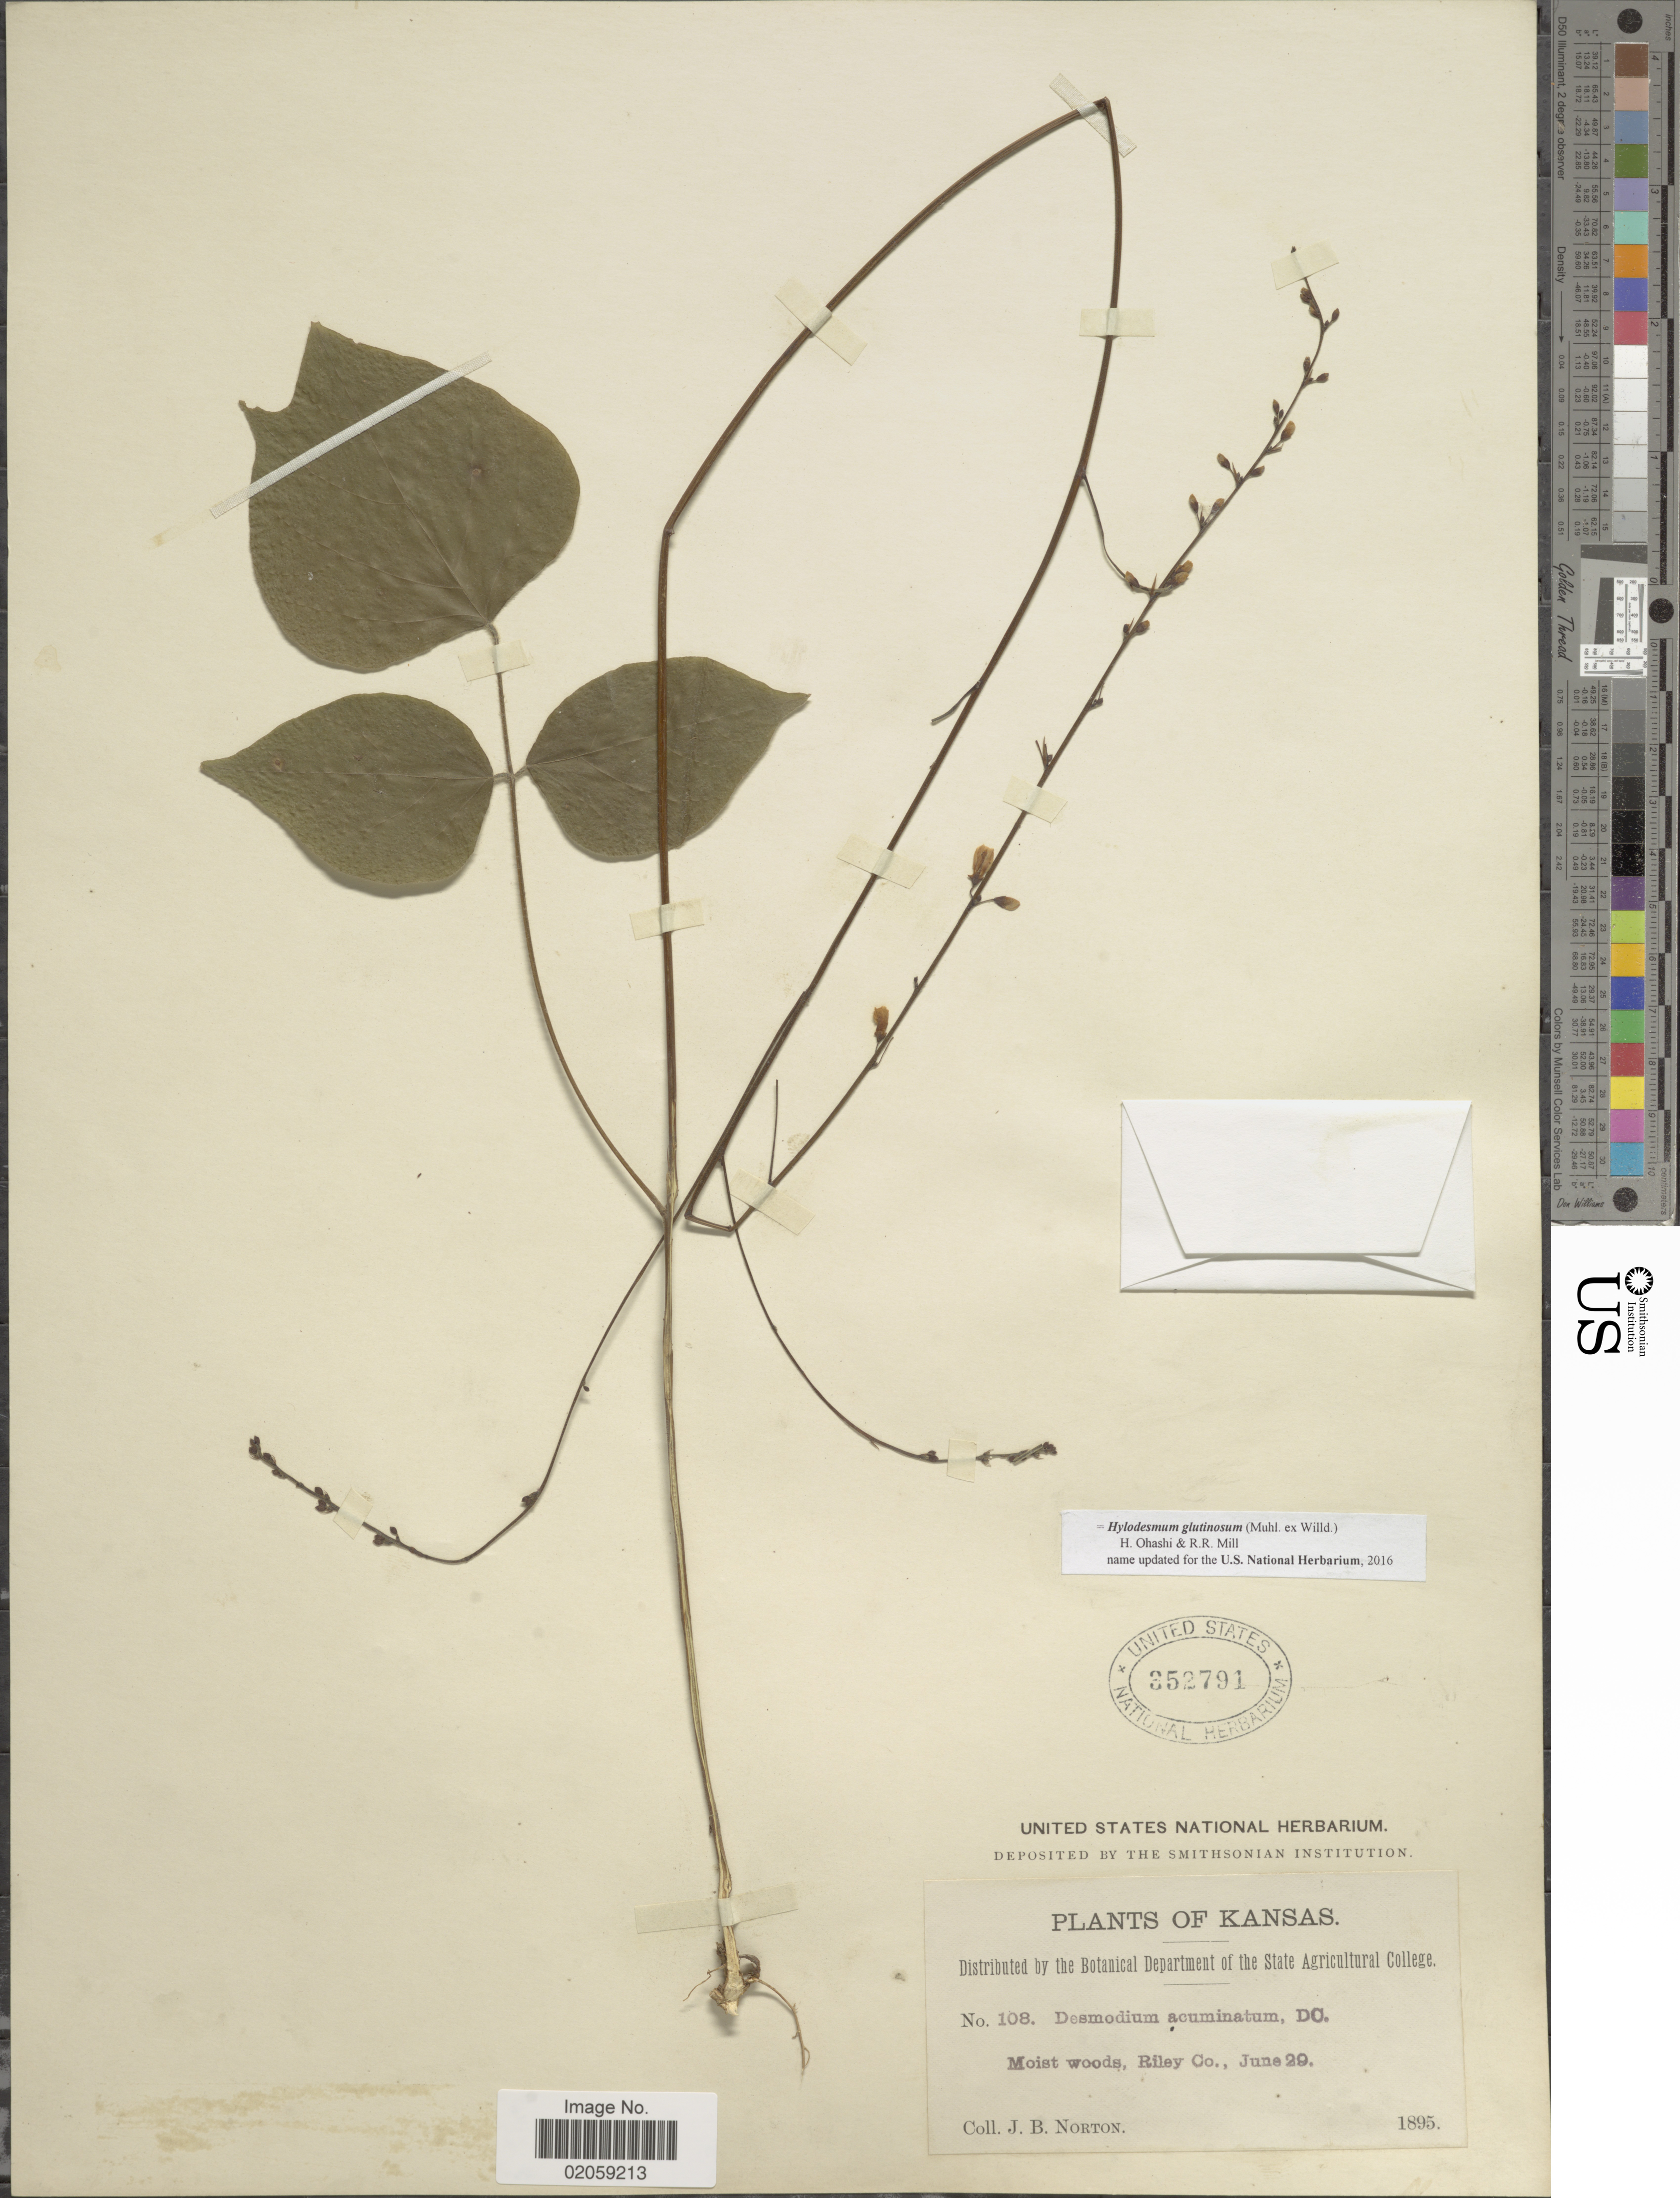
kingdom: Plantae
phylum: Tracheophyta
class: Magnoliopsida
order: Fabales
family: Fabaceae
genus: Hylodesmum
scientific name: Hylodesmum glutinosum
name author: (Muhl. ex Willd.) H. Ohashi & R.R. Mill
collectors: J. B. Norton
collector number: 108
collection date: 1895-06-29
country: United States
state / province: Kansas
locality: Riley Co.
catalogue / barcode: US 352791